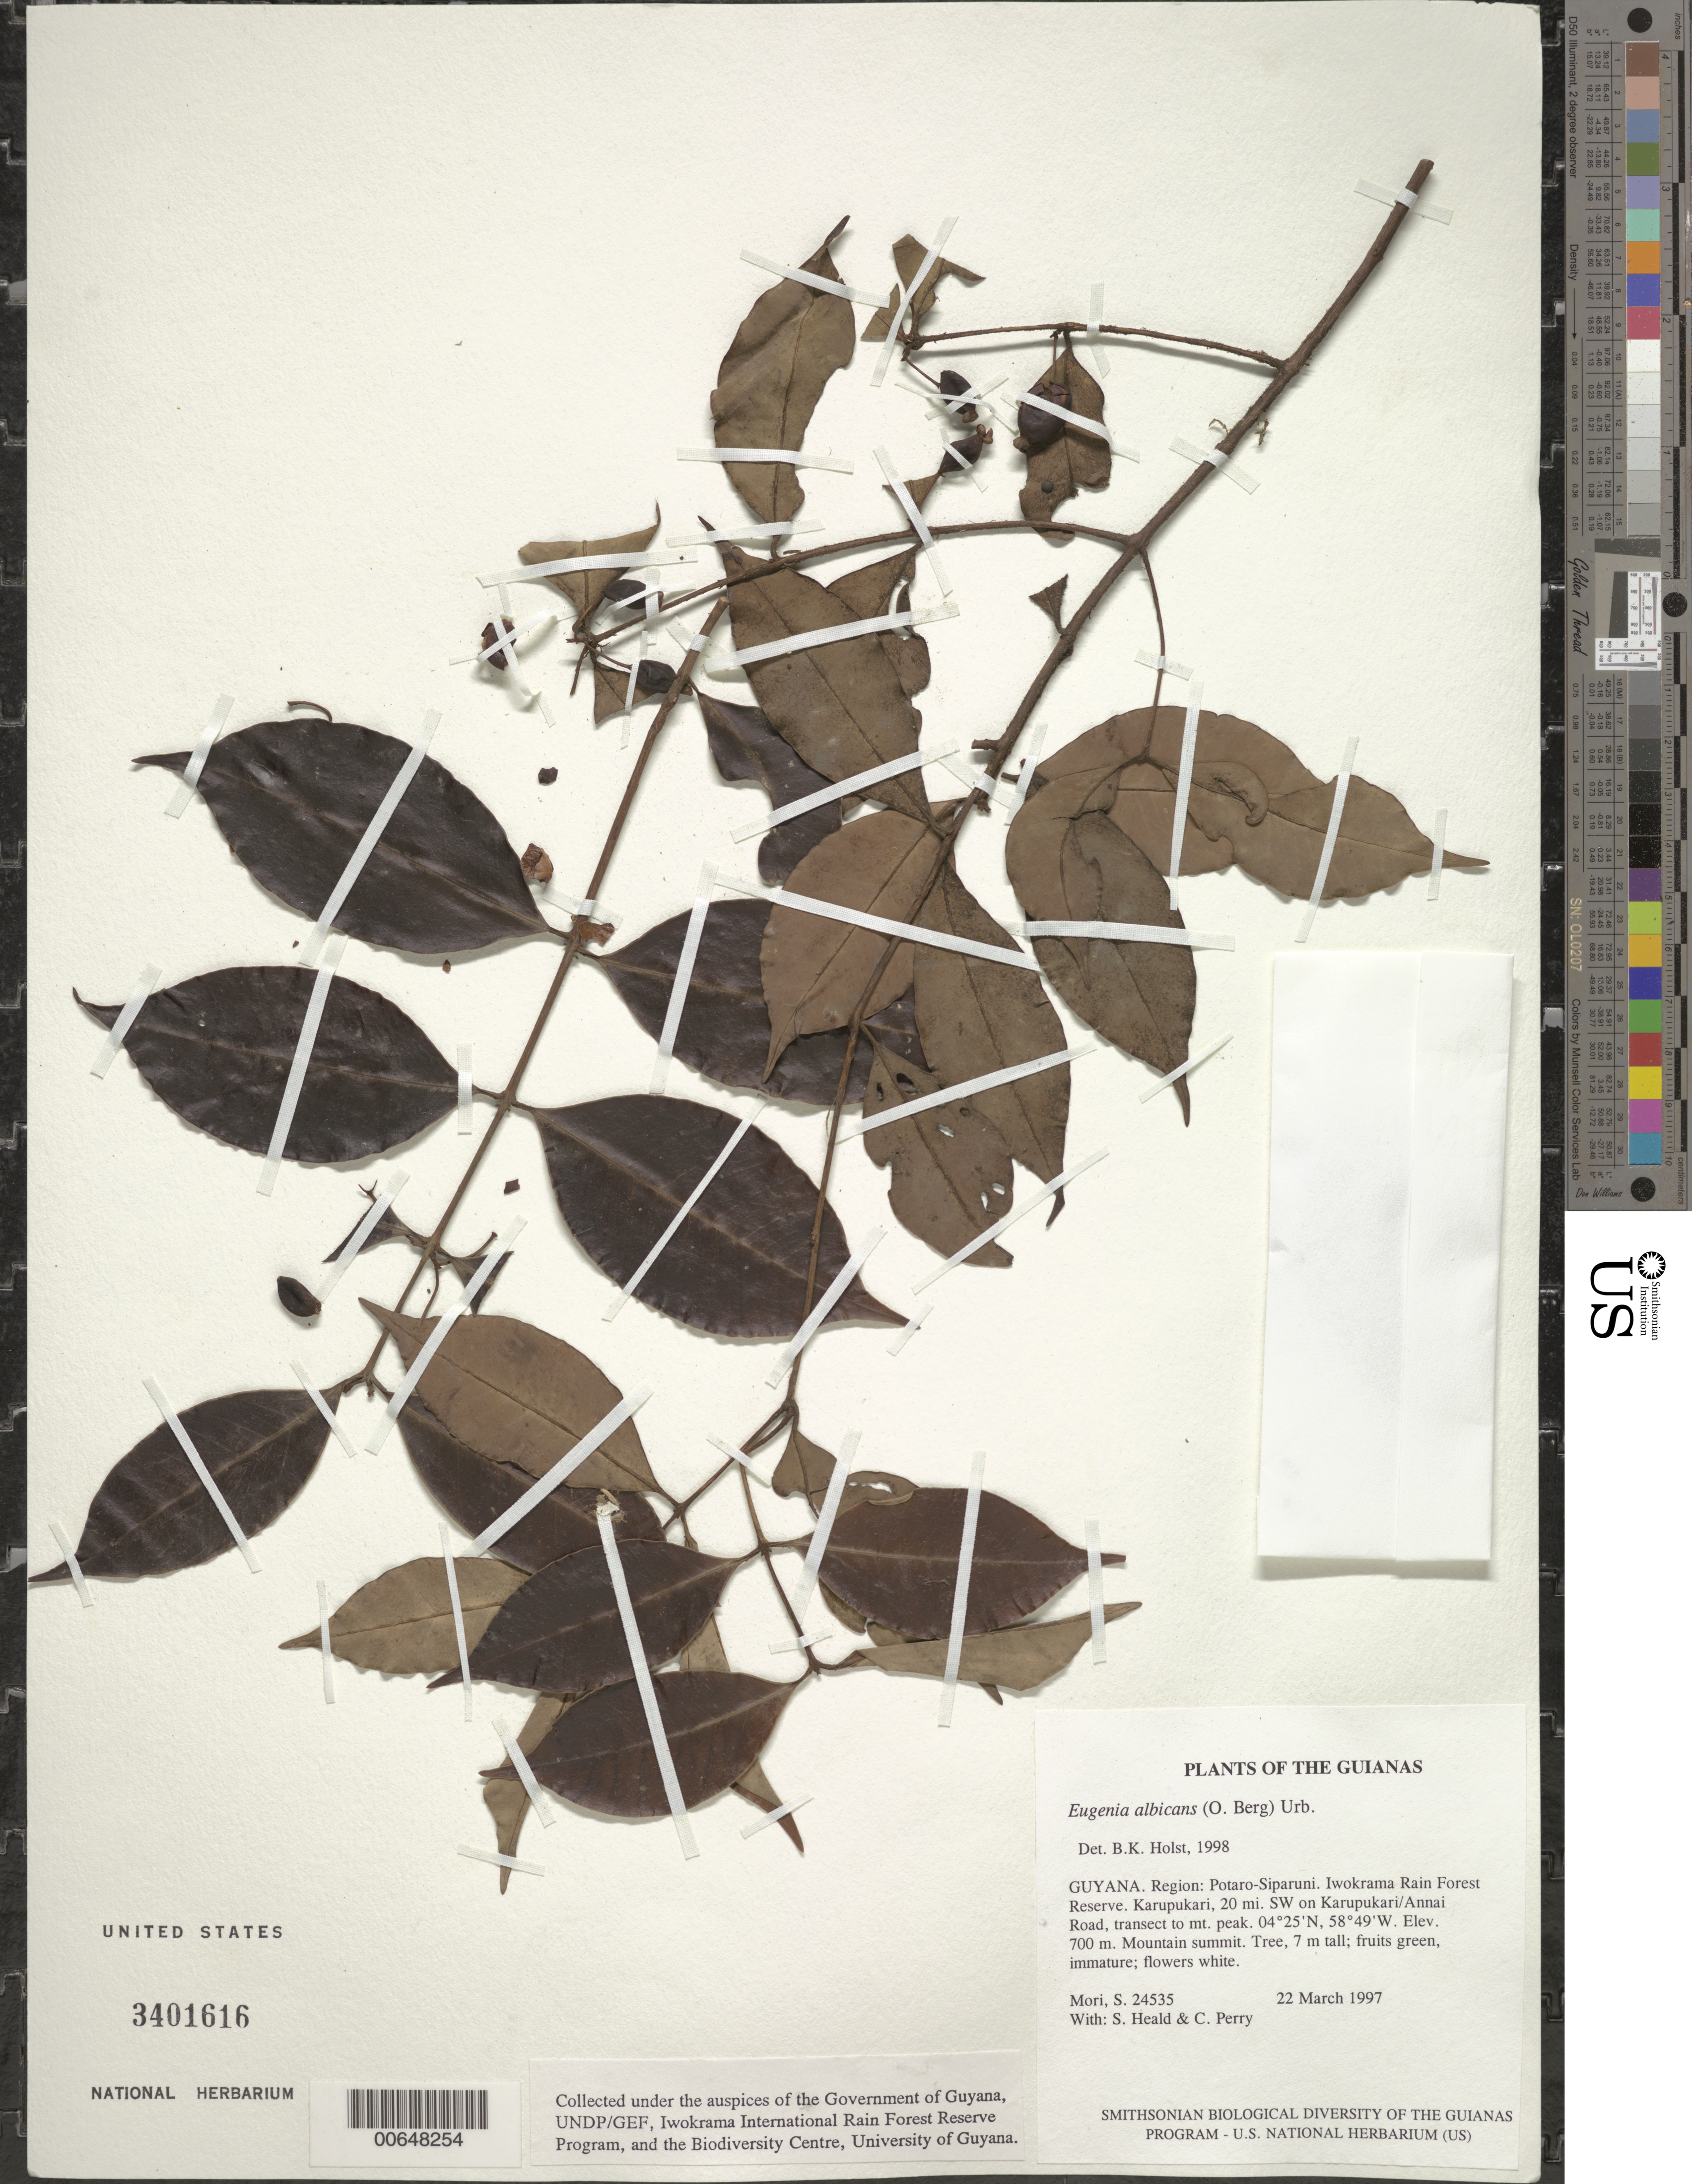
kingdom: Plantae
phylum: Tracheophyta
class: Magnoliopsida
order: Myrtales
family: Myrtaceae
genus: Eugenia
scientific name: Eugenia albicans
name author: (O. Berg) Urb.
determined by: Holst, Bruce K.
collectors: S. Mori, S. Heald & C. Perry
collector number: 24535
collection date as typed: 22 March 1997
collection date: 1997-03-22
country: Guyana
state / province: Potaro-Siparuni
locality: Iwokrama Rain Forest Reserve. Karupukari, 20 mi. SW on Karupukari/Annai Road, transect to mt. peak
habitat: Mountain summit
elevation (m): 700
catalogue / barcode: US 3401616